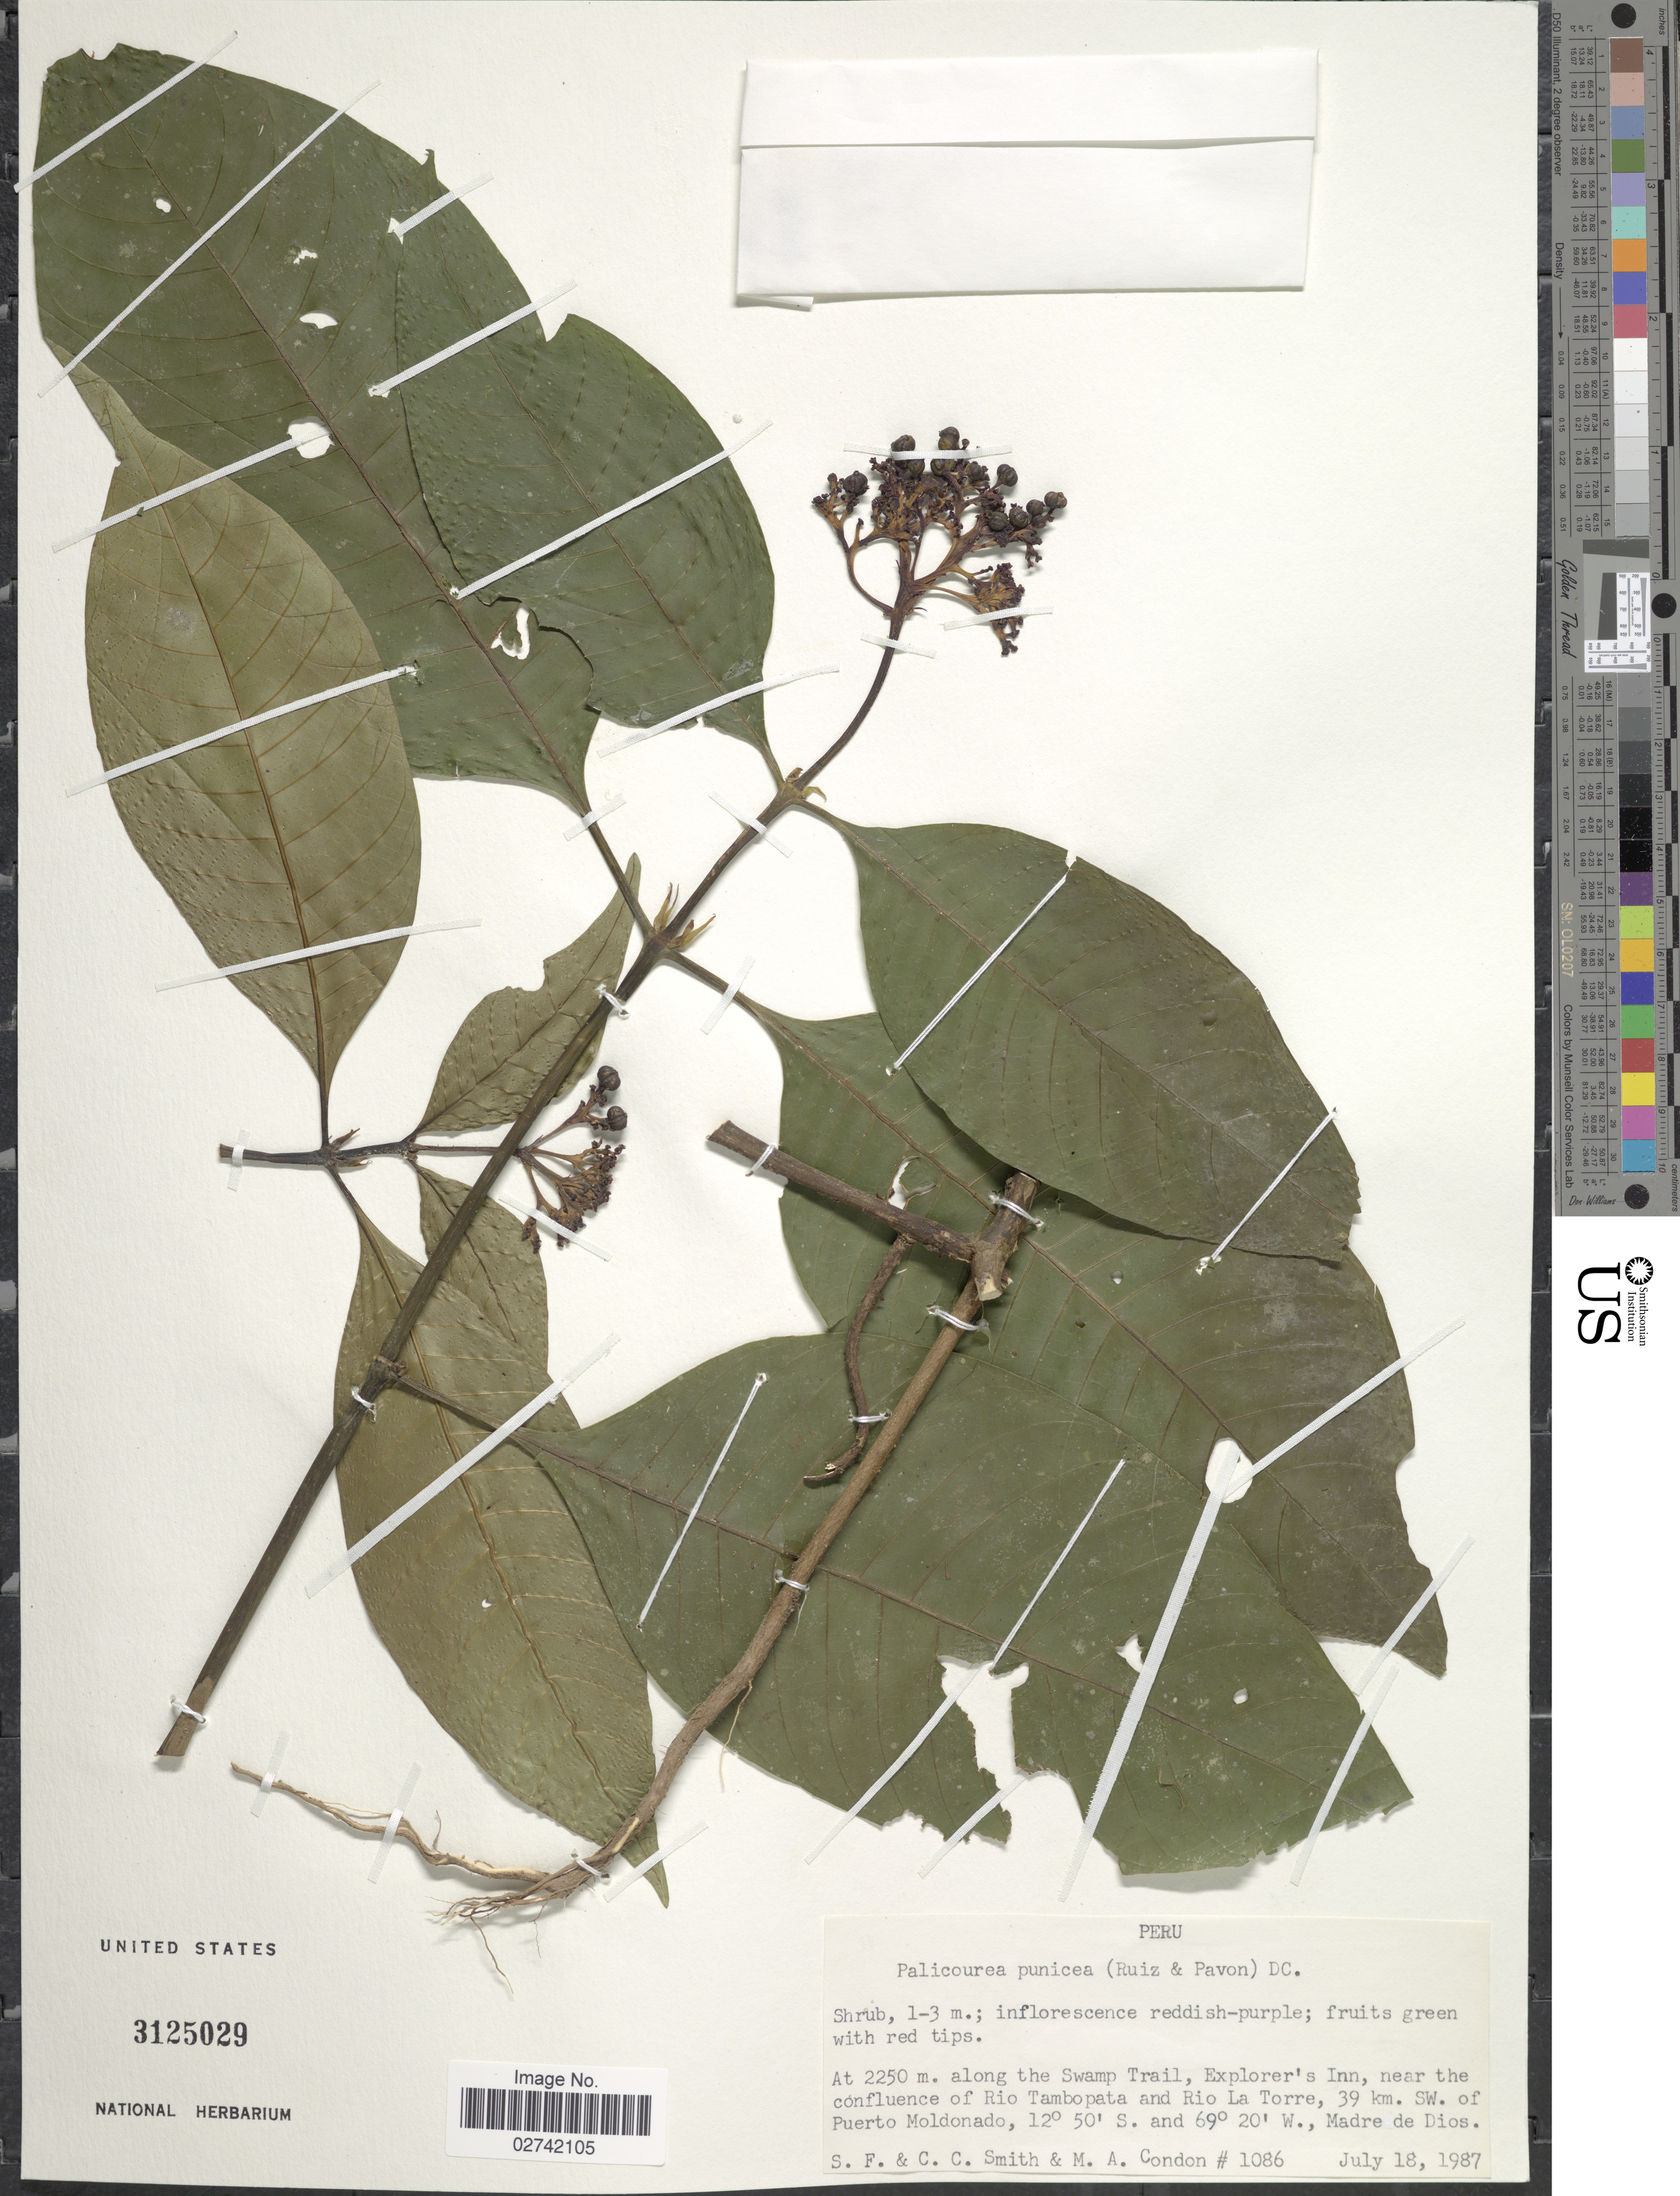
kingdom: Plantae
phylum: Tracheophyta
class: Magnoliopsida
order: Gentianales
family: Rubiaceae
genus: Palicourea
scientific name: Palicourea punicea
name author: (Ruiz & Pav.) DC.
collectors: S.F. Smith, C. C. Smith & M. Condon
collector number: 1086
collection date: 1987-07-18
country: Peru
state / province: Madre de Dios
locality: At 2250 m. along the Swamp Trail, Explorer's Inn, near the confluence of Rio Tambopata and Rio La Torre, 39 km. SW. of Puerto Moldonado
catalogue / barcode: US 3125029